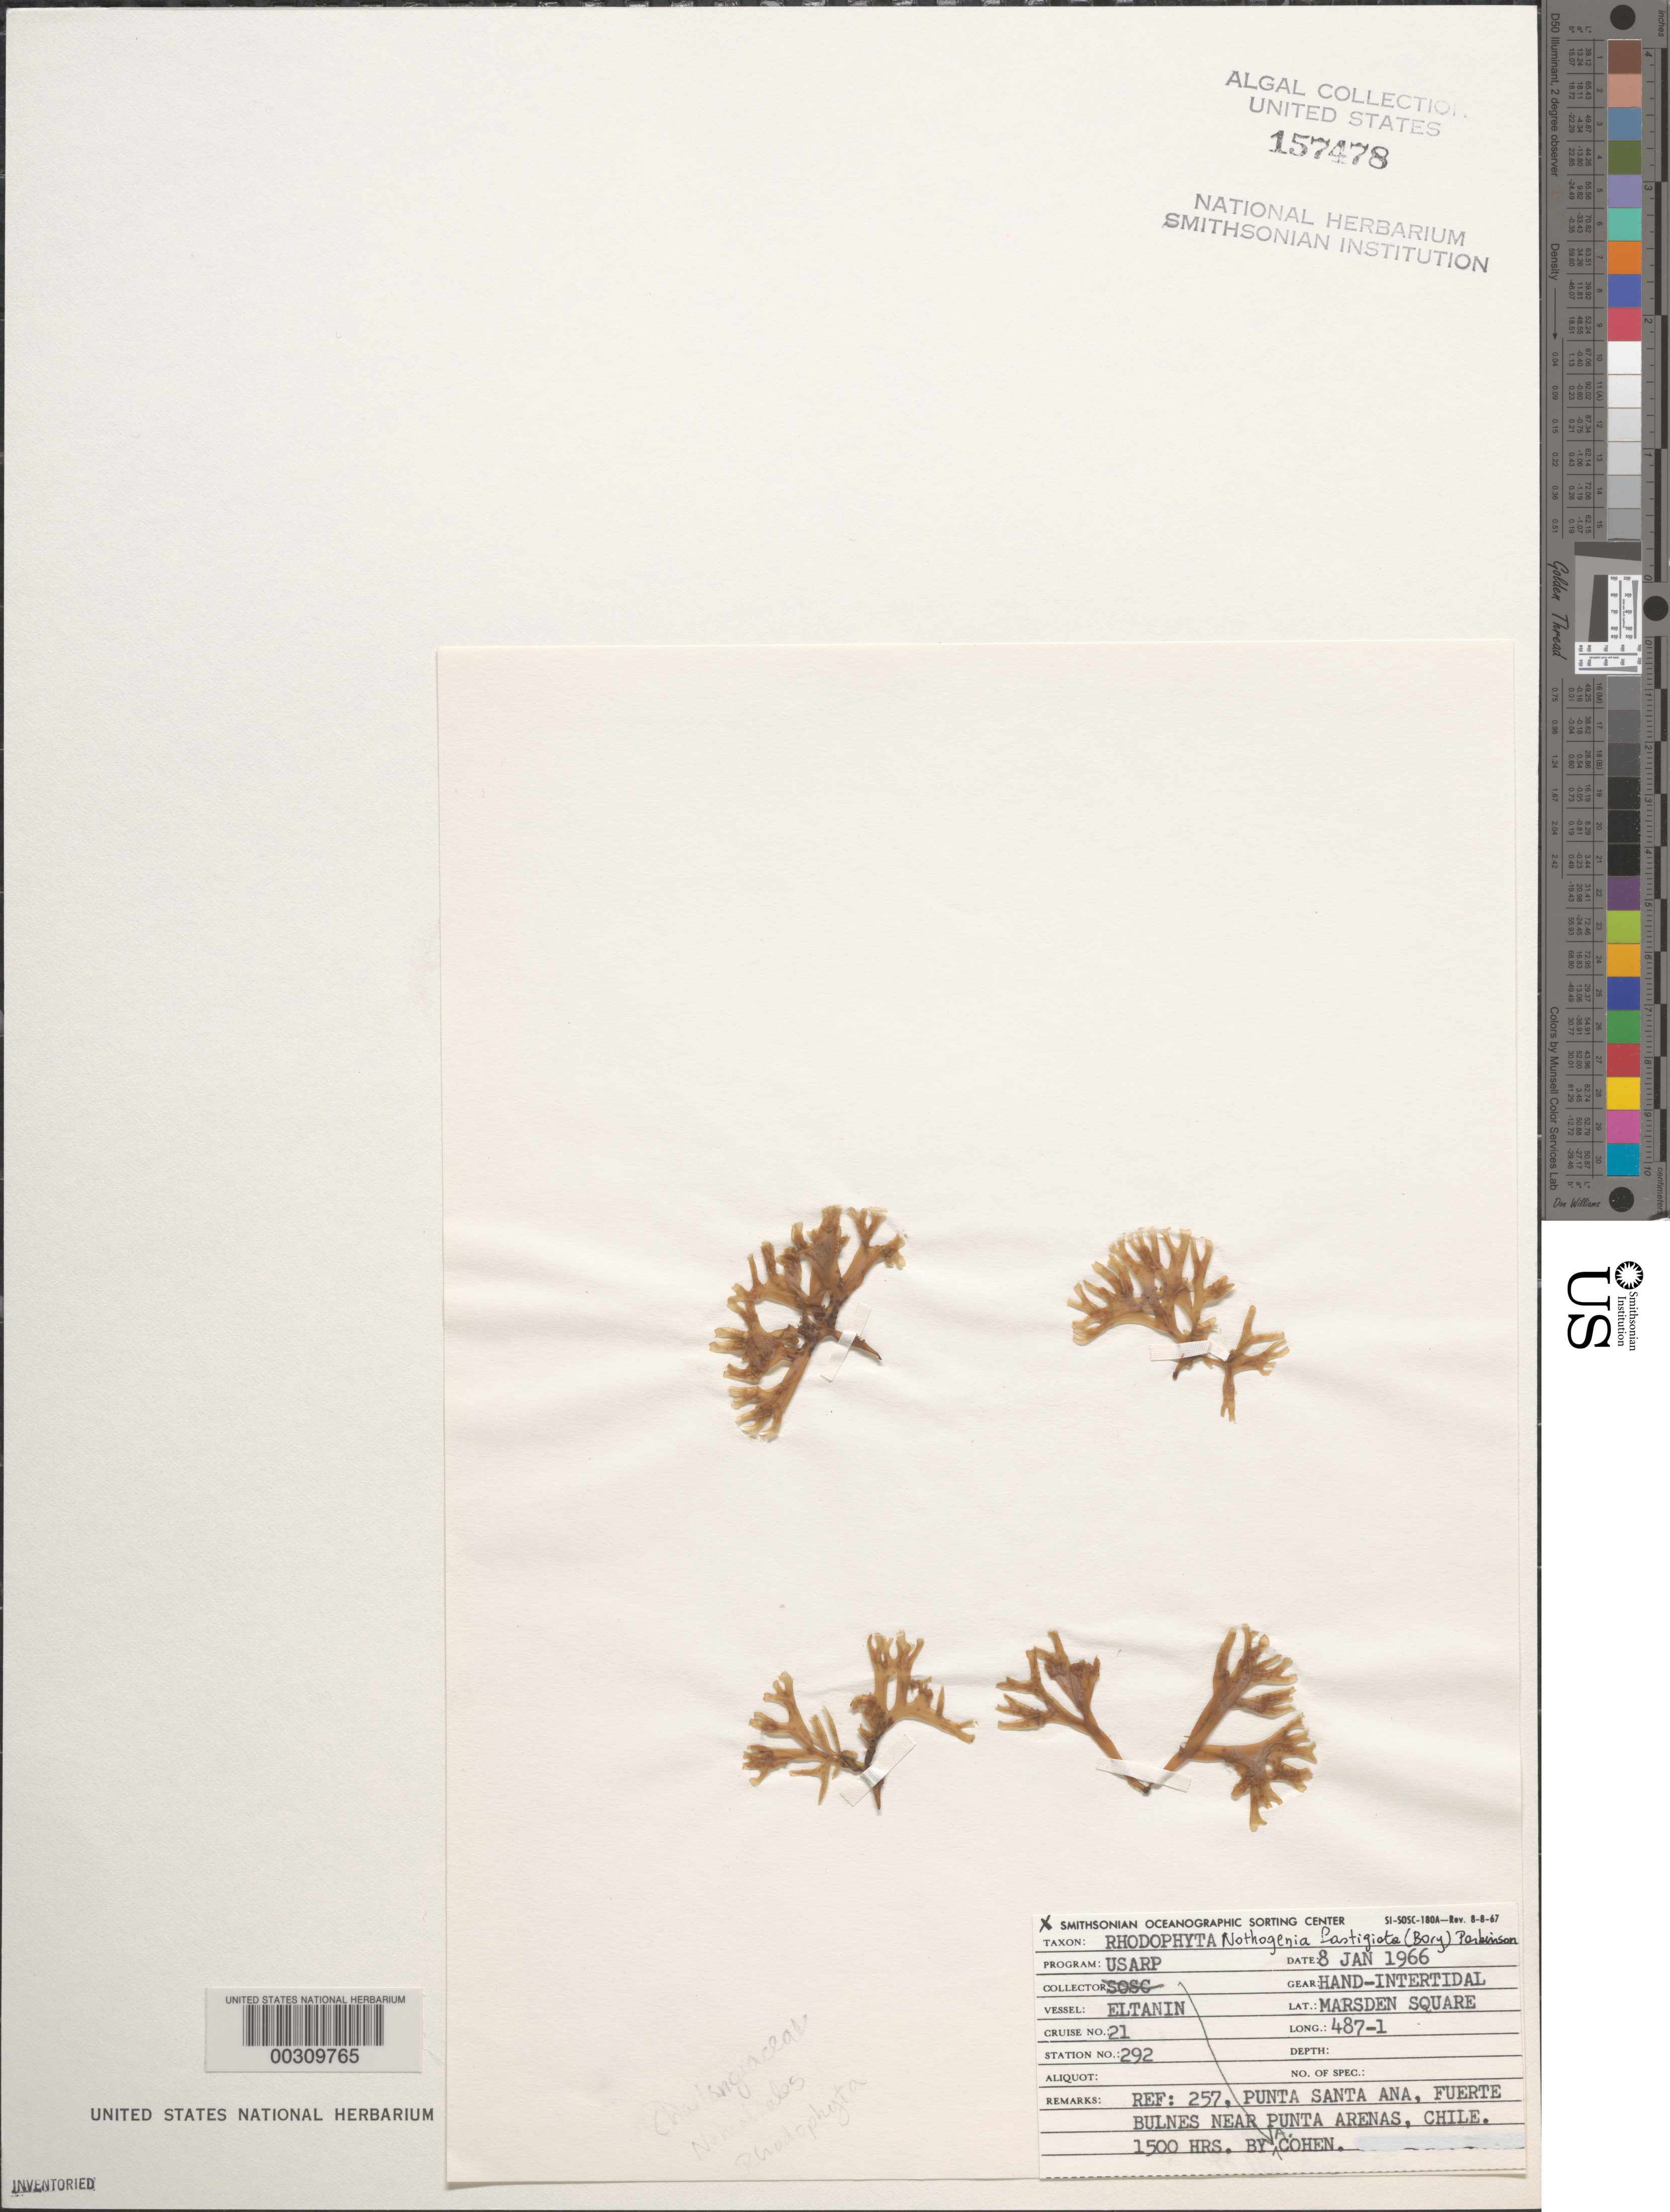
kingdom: Plantae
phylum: Rhodophyta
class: Florideophyceae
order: Nemaliales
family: Scinaiaceae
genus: Nothogenia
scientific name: Nothogenia fastigiata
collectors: A. Cohen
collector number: Station 292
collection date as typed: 08 Jan 1966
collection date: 1966-01-08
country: Chile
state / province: Magallanes y de la Antártica Chilena (XII)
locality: Punta Santa Ana, Fuerte Bulnes near Punta Arenas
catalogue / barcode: US 157478